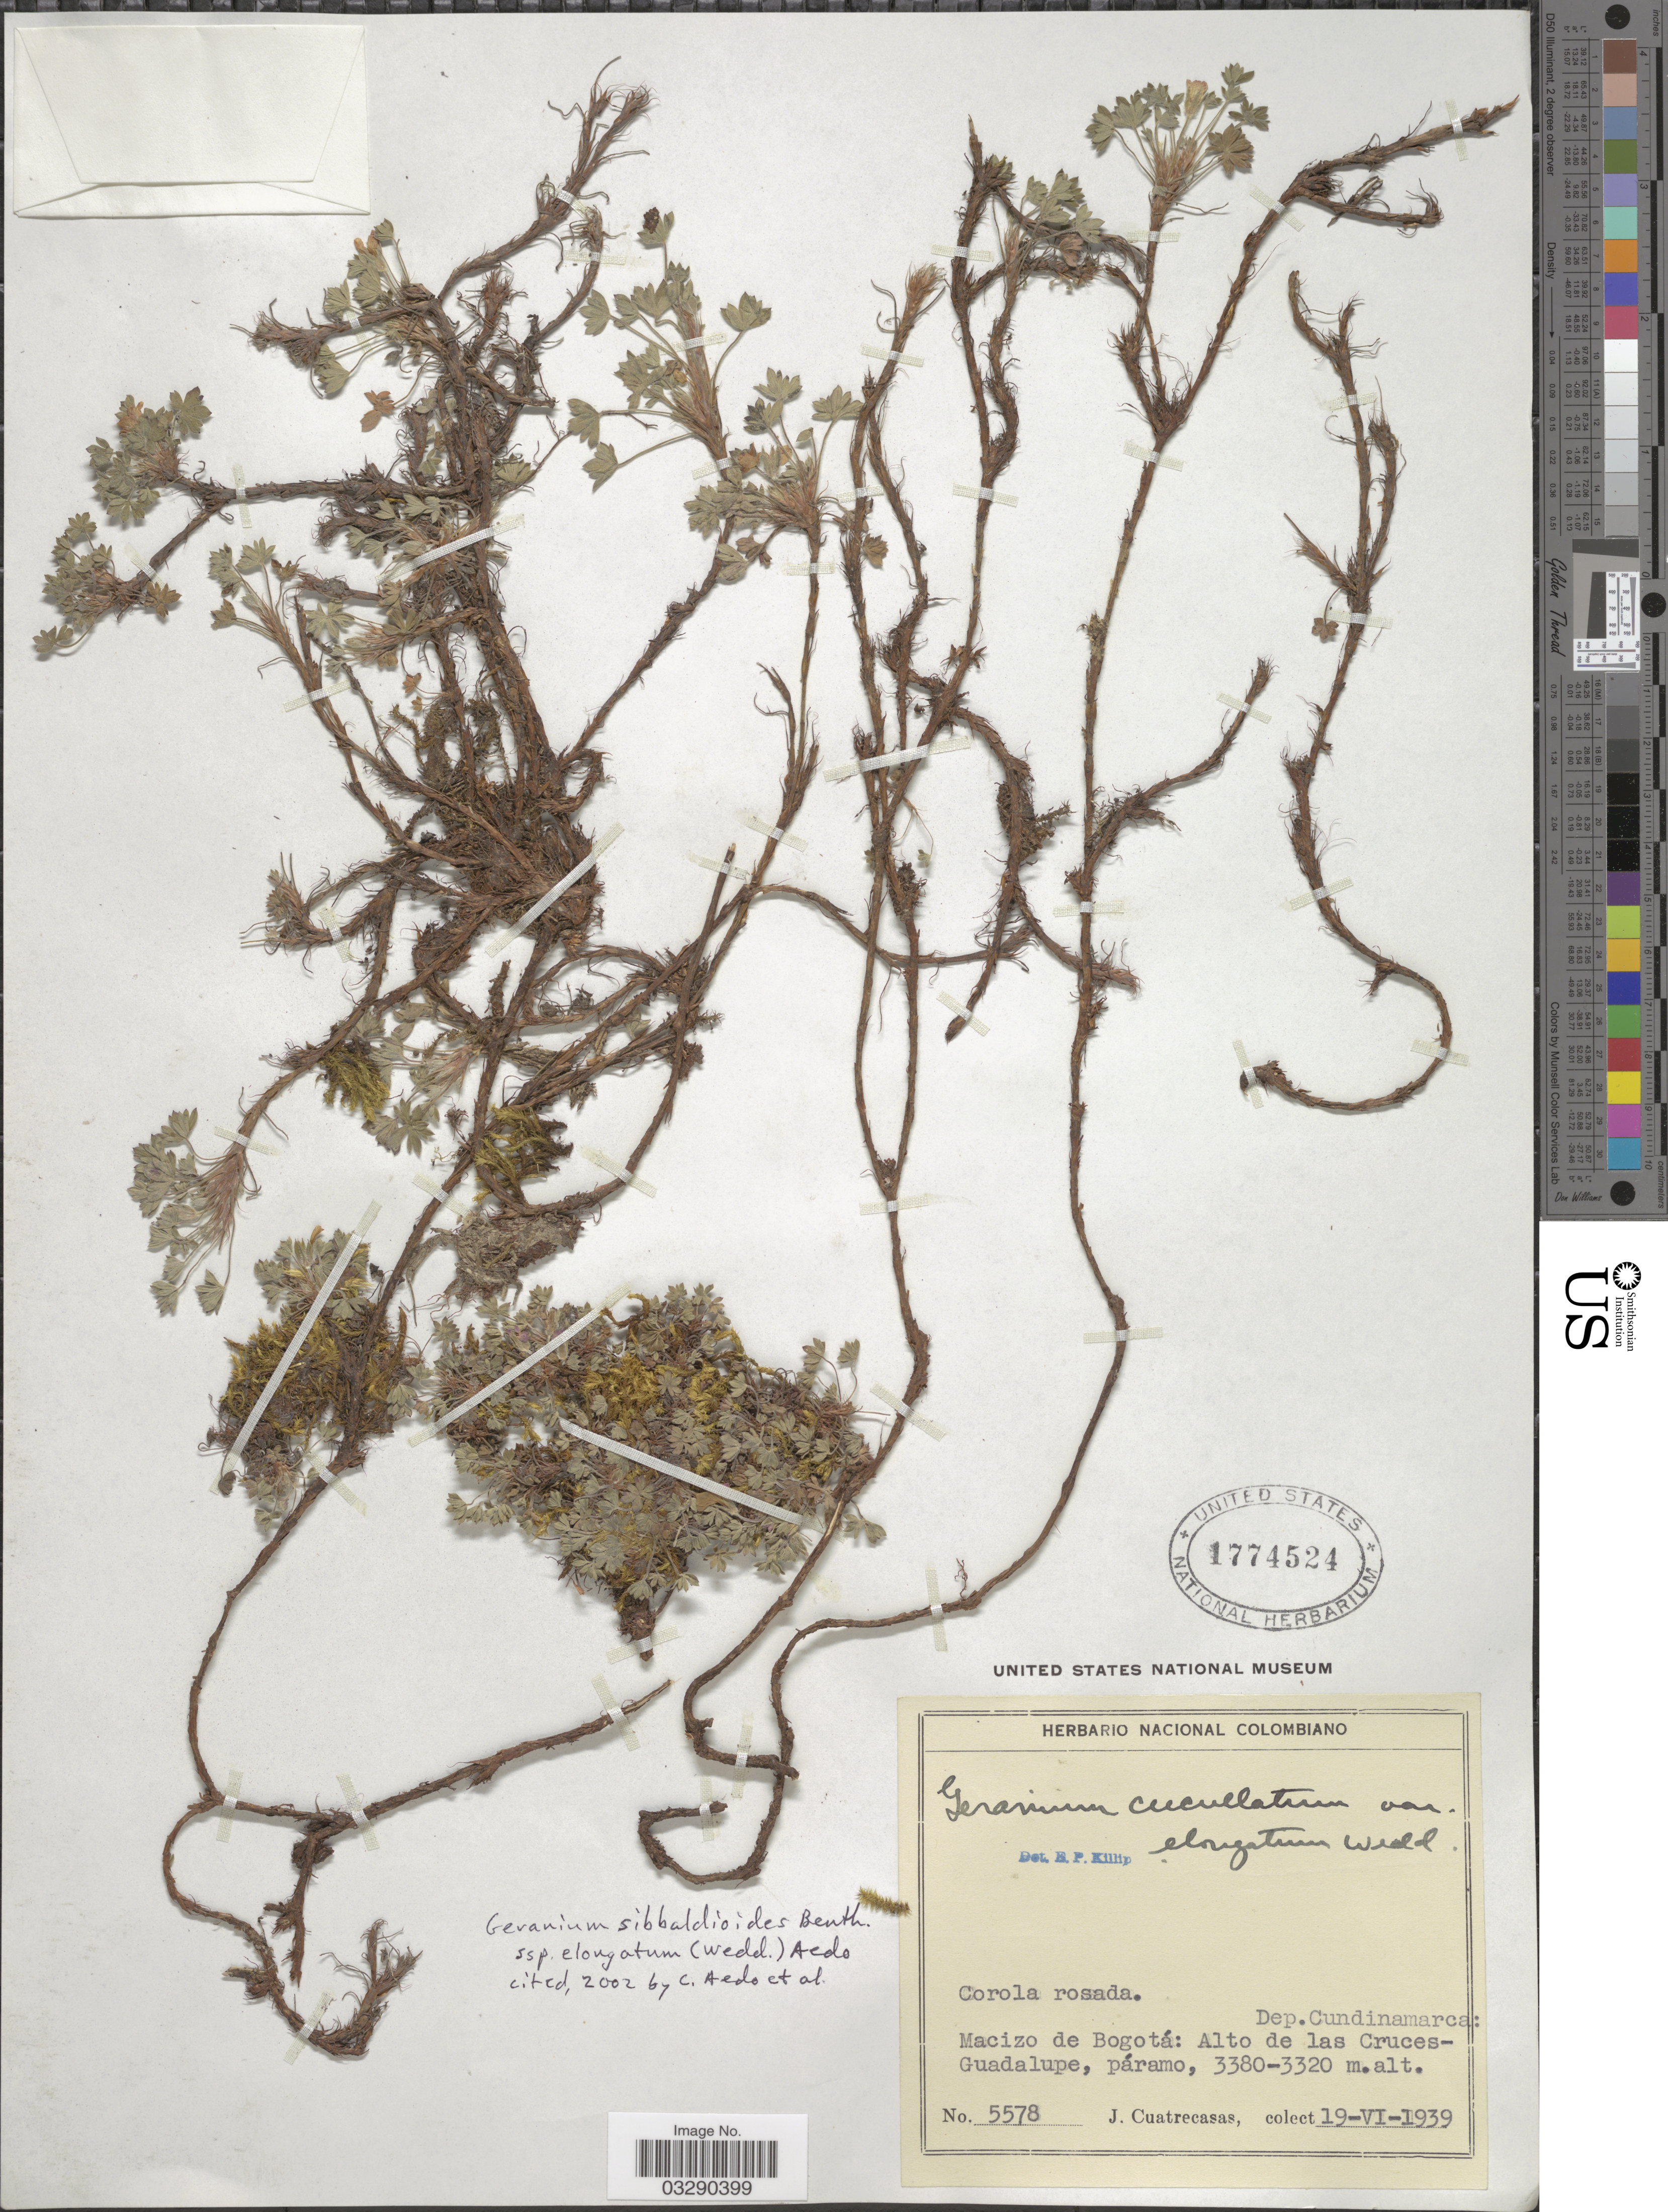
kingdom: Plantae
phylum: Tracheophyta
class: Magnoliopsida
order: Geraniales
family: Geraniaceae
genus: Geranium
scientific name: Geranium sibbaldioides subsp. elongatum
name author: (Wedd.) Aedo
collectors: J. Cuatrecasas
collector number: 5578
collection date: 1939-06-19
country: Colombia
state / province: Cundinamarca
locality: Dep. Cundinamarca: Macizo de Bogotá: Alto de las Cruces-Guadalupe.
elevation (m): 3320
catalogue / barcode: US 1774524